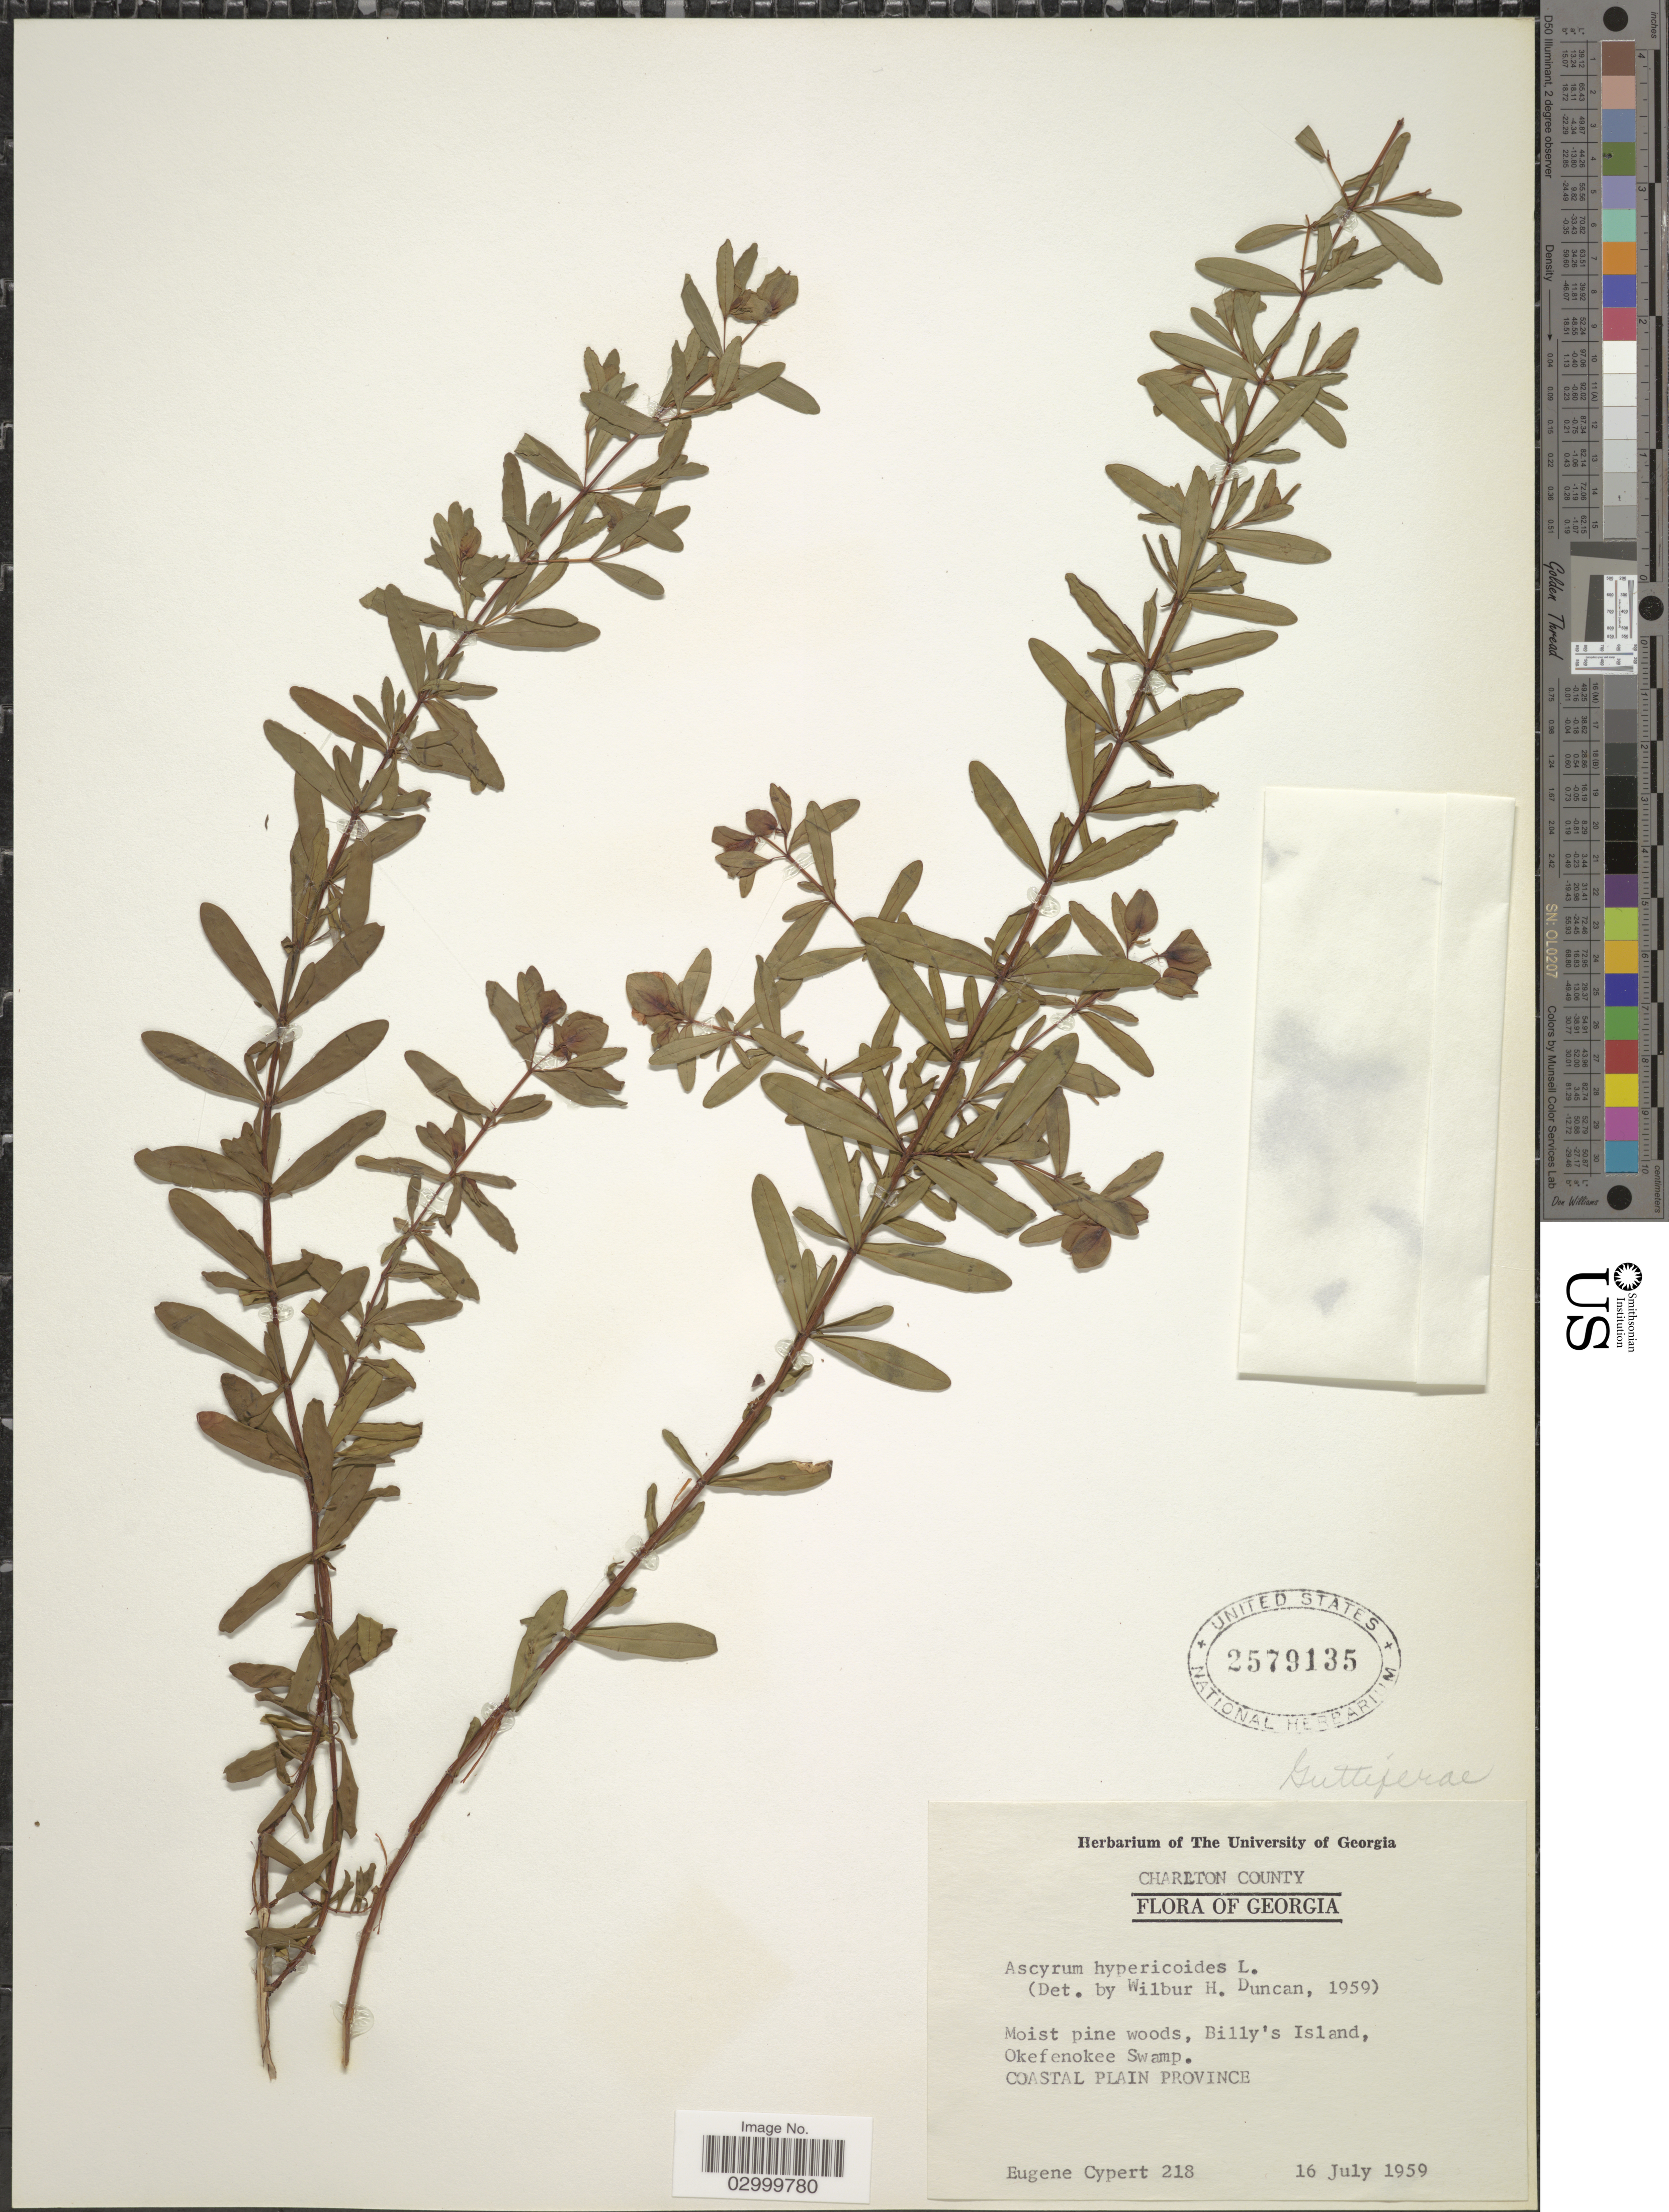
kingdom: Plantae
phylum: Tracheophyta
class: Magnoliopsida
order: Malpighiales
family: Hypericaceae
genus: Hypericum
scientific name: Hypericum hypericoides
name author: (L.) Crantz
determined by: Strong, Mark T., (BOT), Smithsonian Institution - National Museum of Natural History (UNITED STATES)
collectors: E. Cypert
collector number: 218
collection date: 1959-07-16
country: United States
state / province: Georgia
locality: Charlton County, Billy's Island, Okefenokee Swamp. Coastal Plain Province.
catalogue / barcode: US 2579135